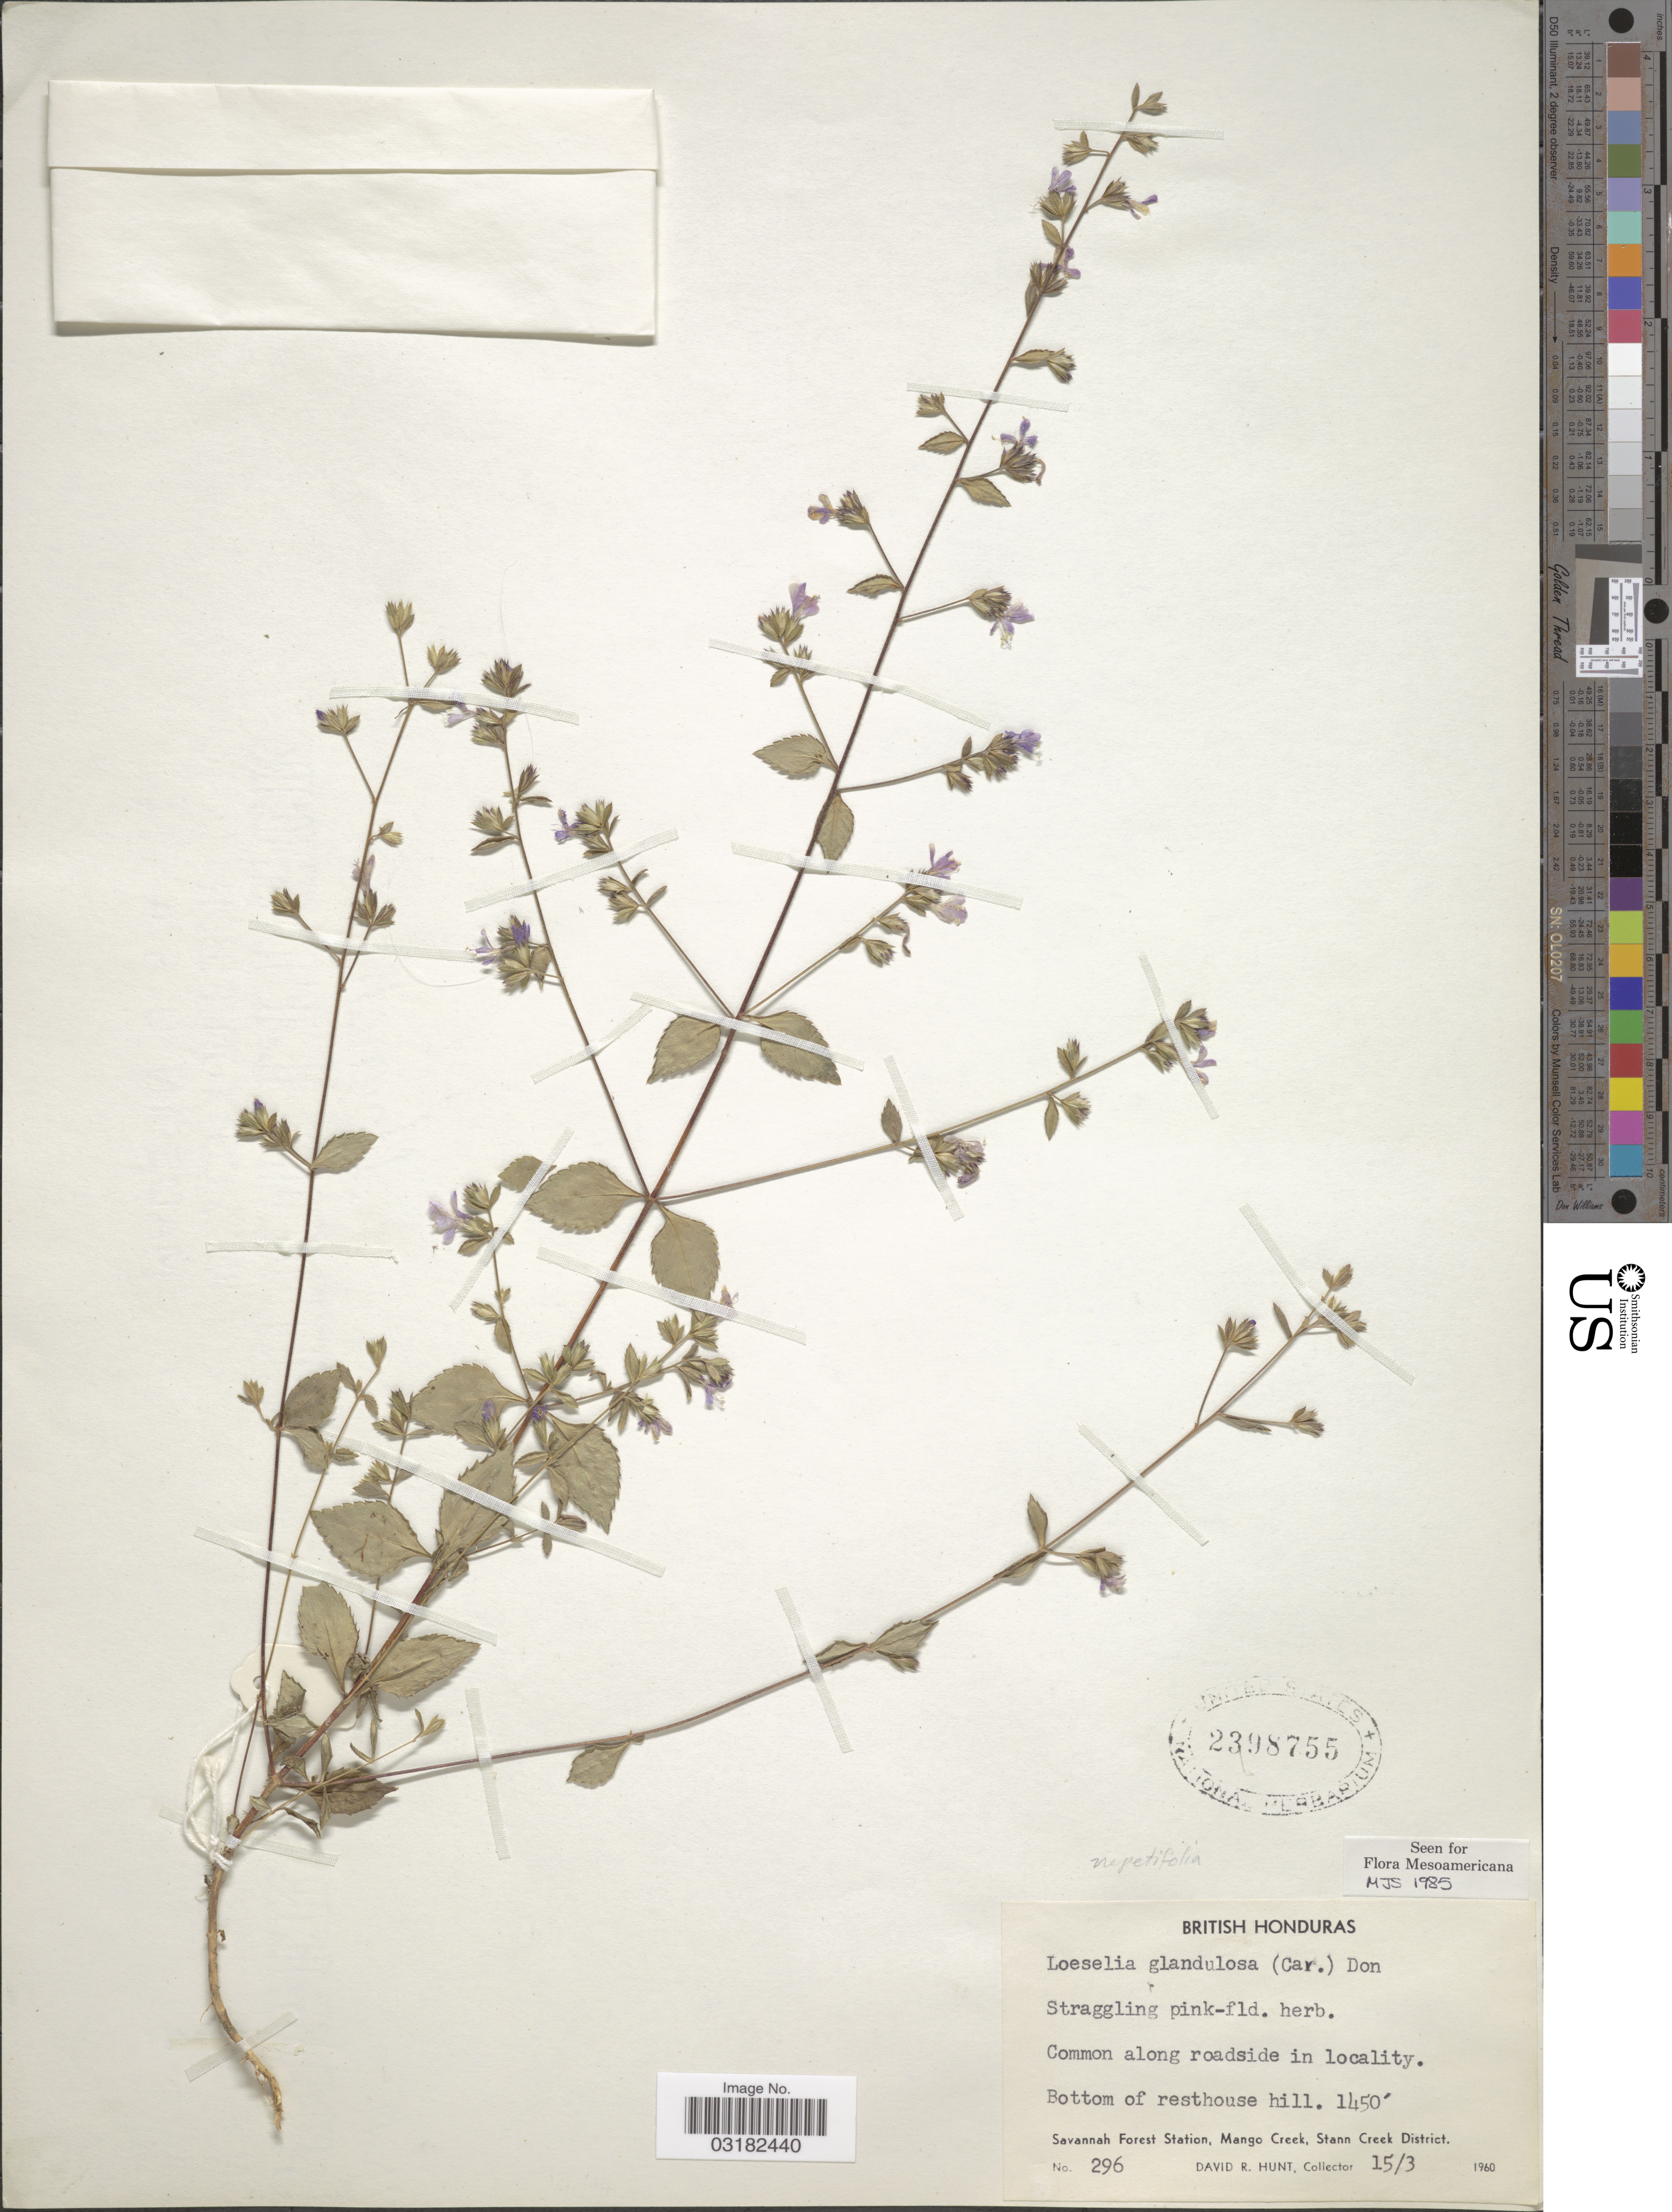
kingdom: Plantae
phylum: Tracheophyta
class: Magnoliopsida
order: Ericales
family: Polemoniaceae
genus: Loeselia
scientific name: Loeselia glandulosa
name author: (Cav.) G. Don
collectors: D. R. Hunt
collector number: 296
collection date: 1960-03-15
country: Belize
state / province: Stann Creek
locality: British Honduras. Bottom of resthouse hill. Savannah Forest Station, Mango Creek, Stann Creek District.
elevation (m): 442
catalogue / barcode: US 2398755